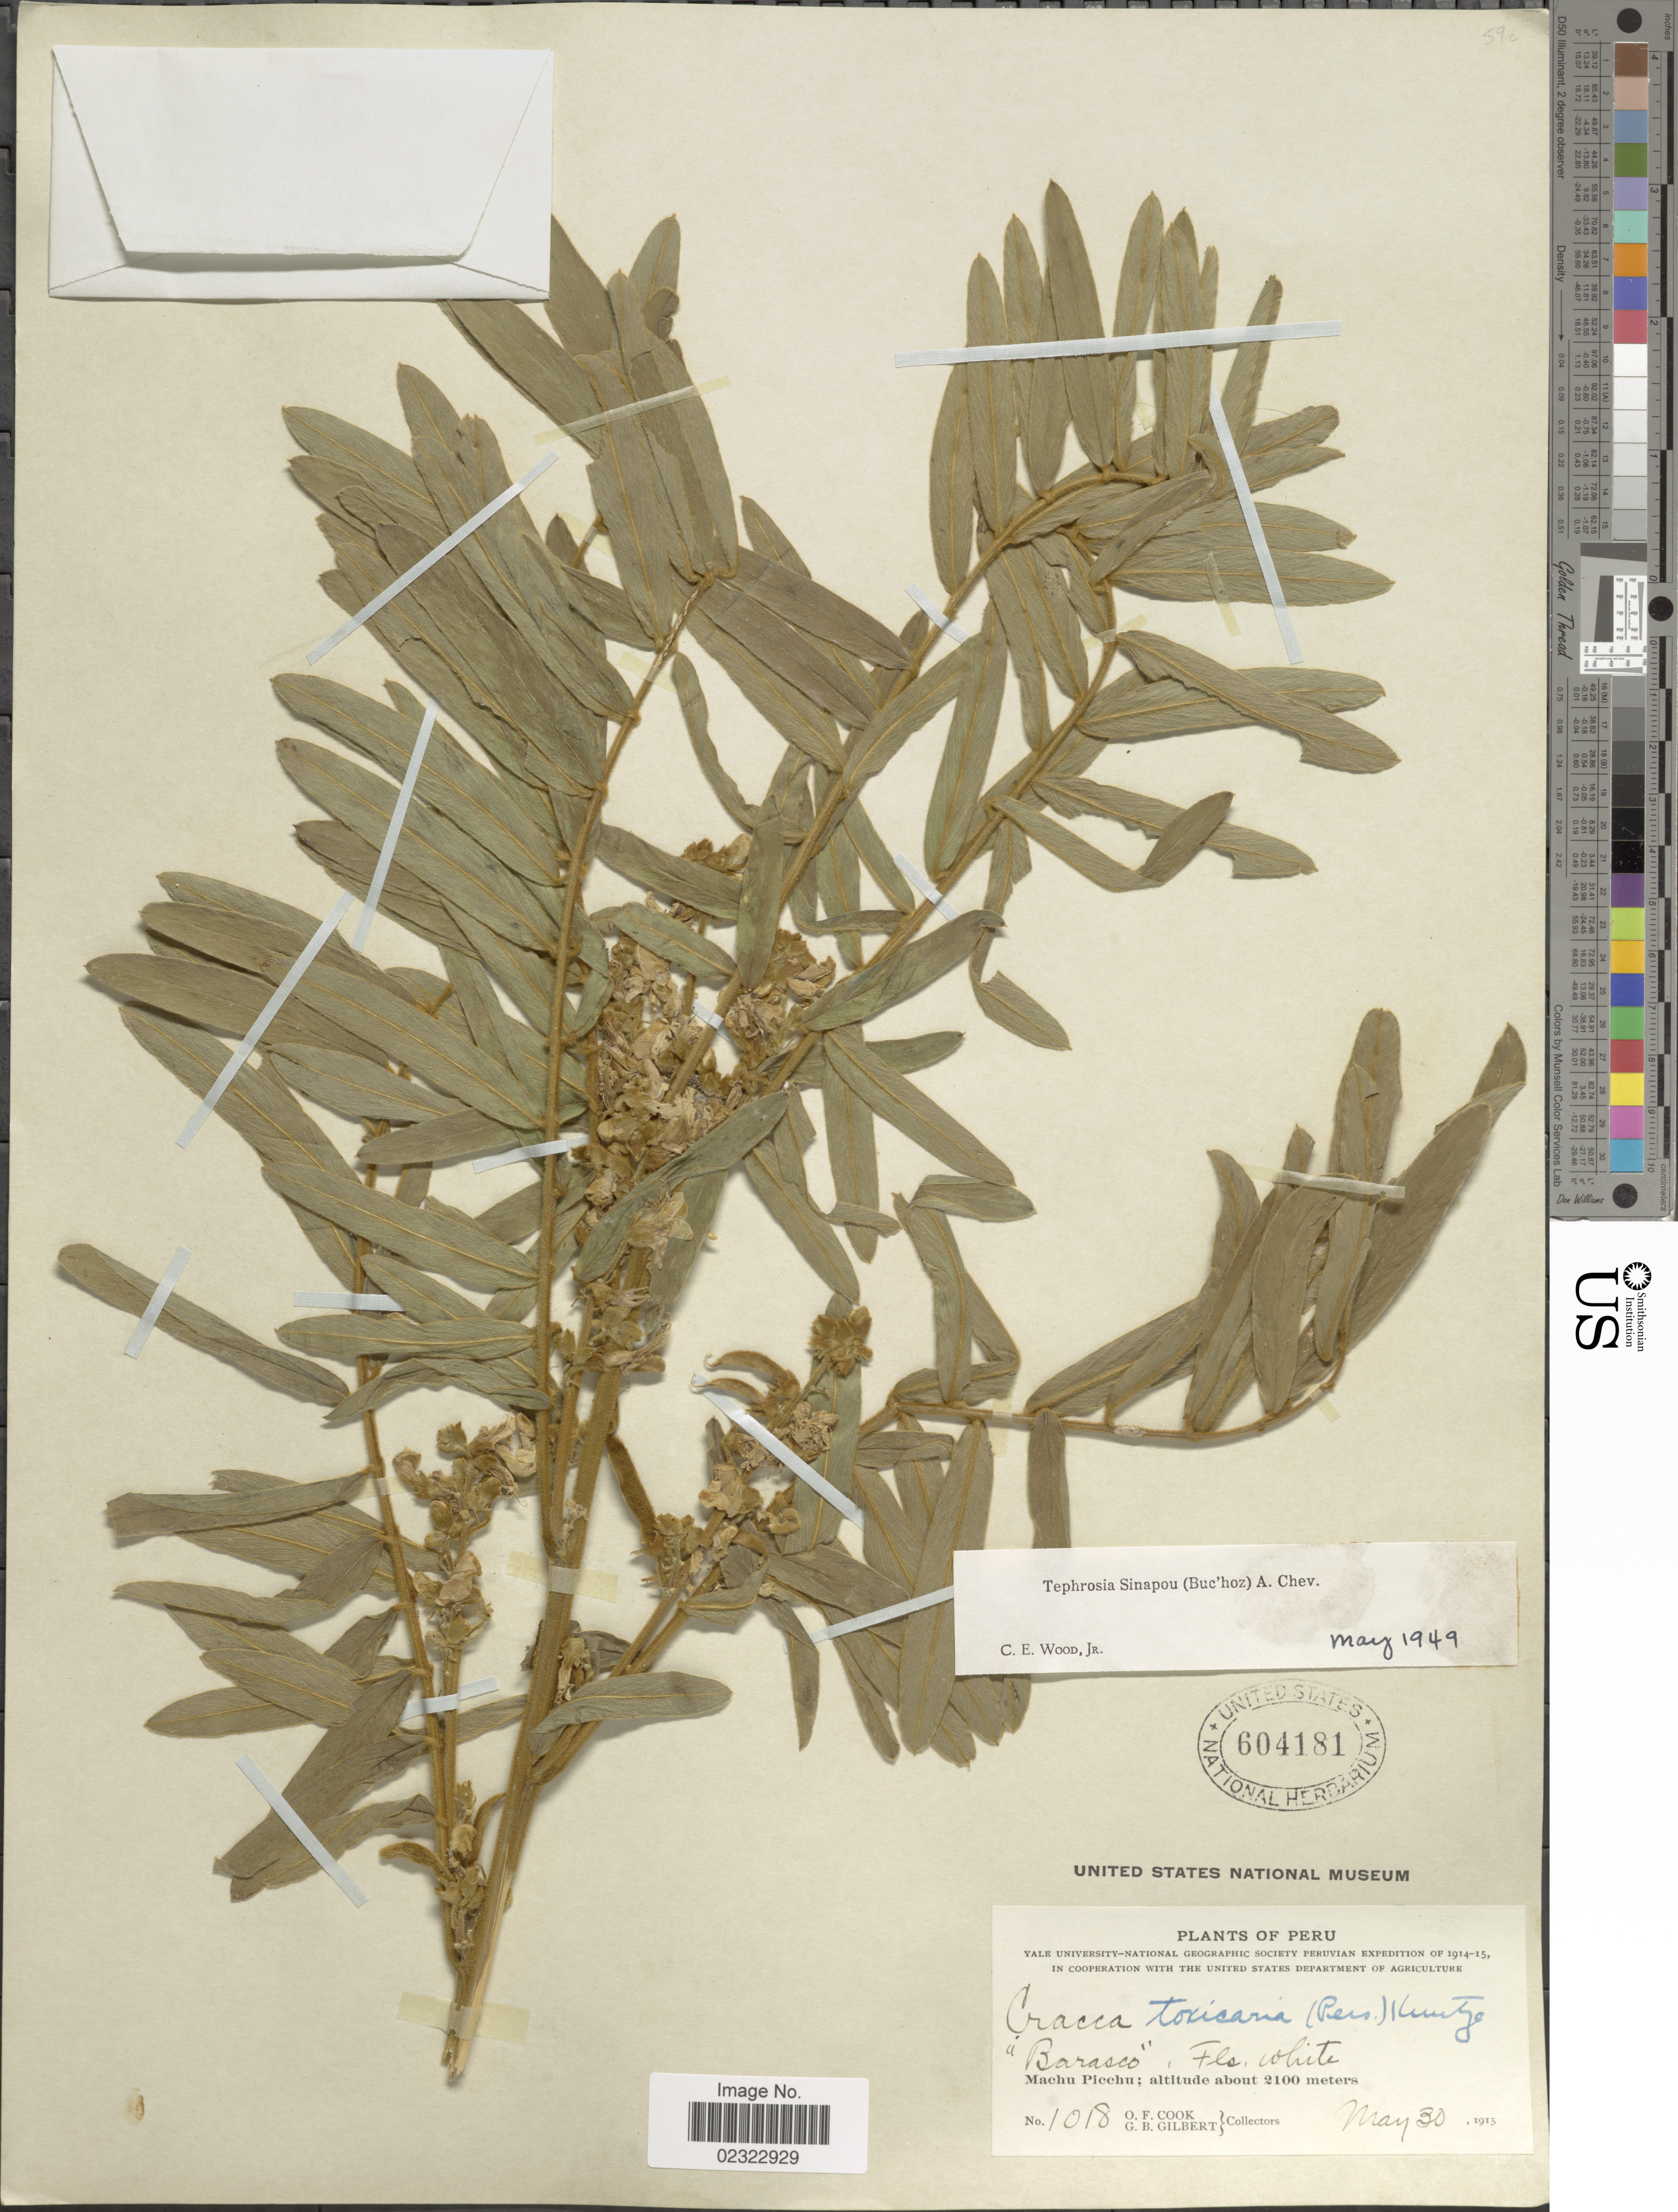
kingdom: Plantae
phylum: Tracheophyta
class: Magnoliopsida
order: Fabales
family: Fabaceae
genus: Tephrosia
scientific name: Tephrosia sinapou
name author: (Buc'hoz) A. Chev.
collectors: O. F. Cook & G. B. Gilbert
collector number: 1018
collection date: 1915-05-30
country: Peru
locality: Barasco, machu Picchu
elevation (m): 2100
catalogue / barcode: US 604181